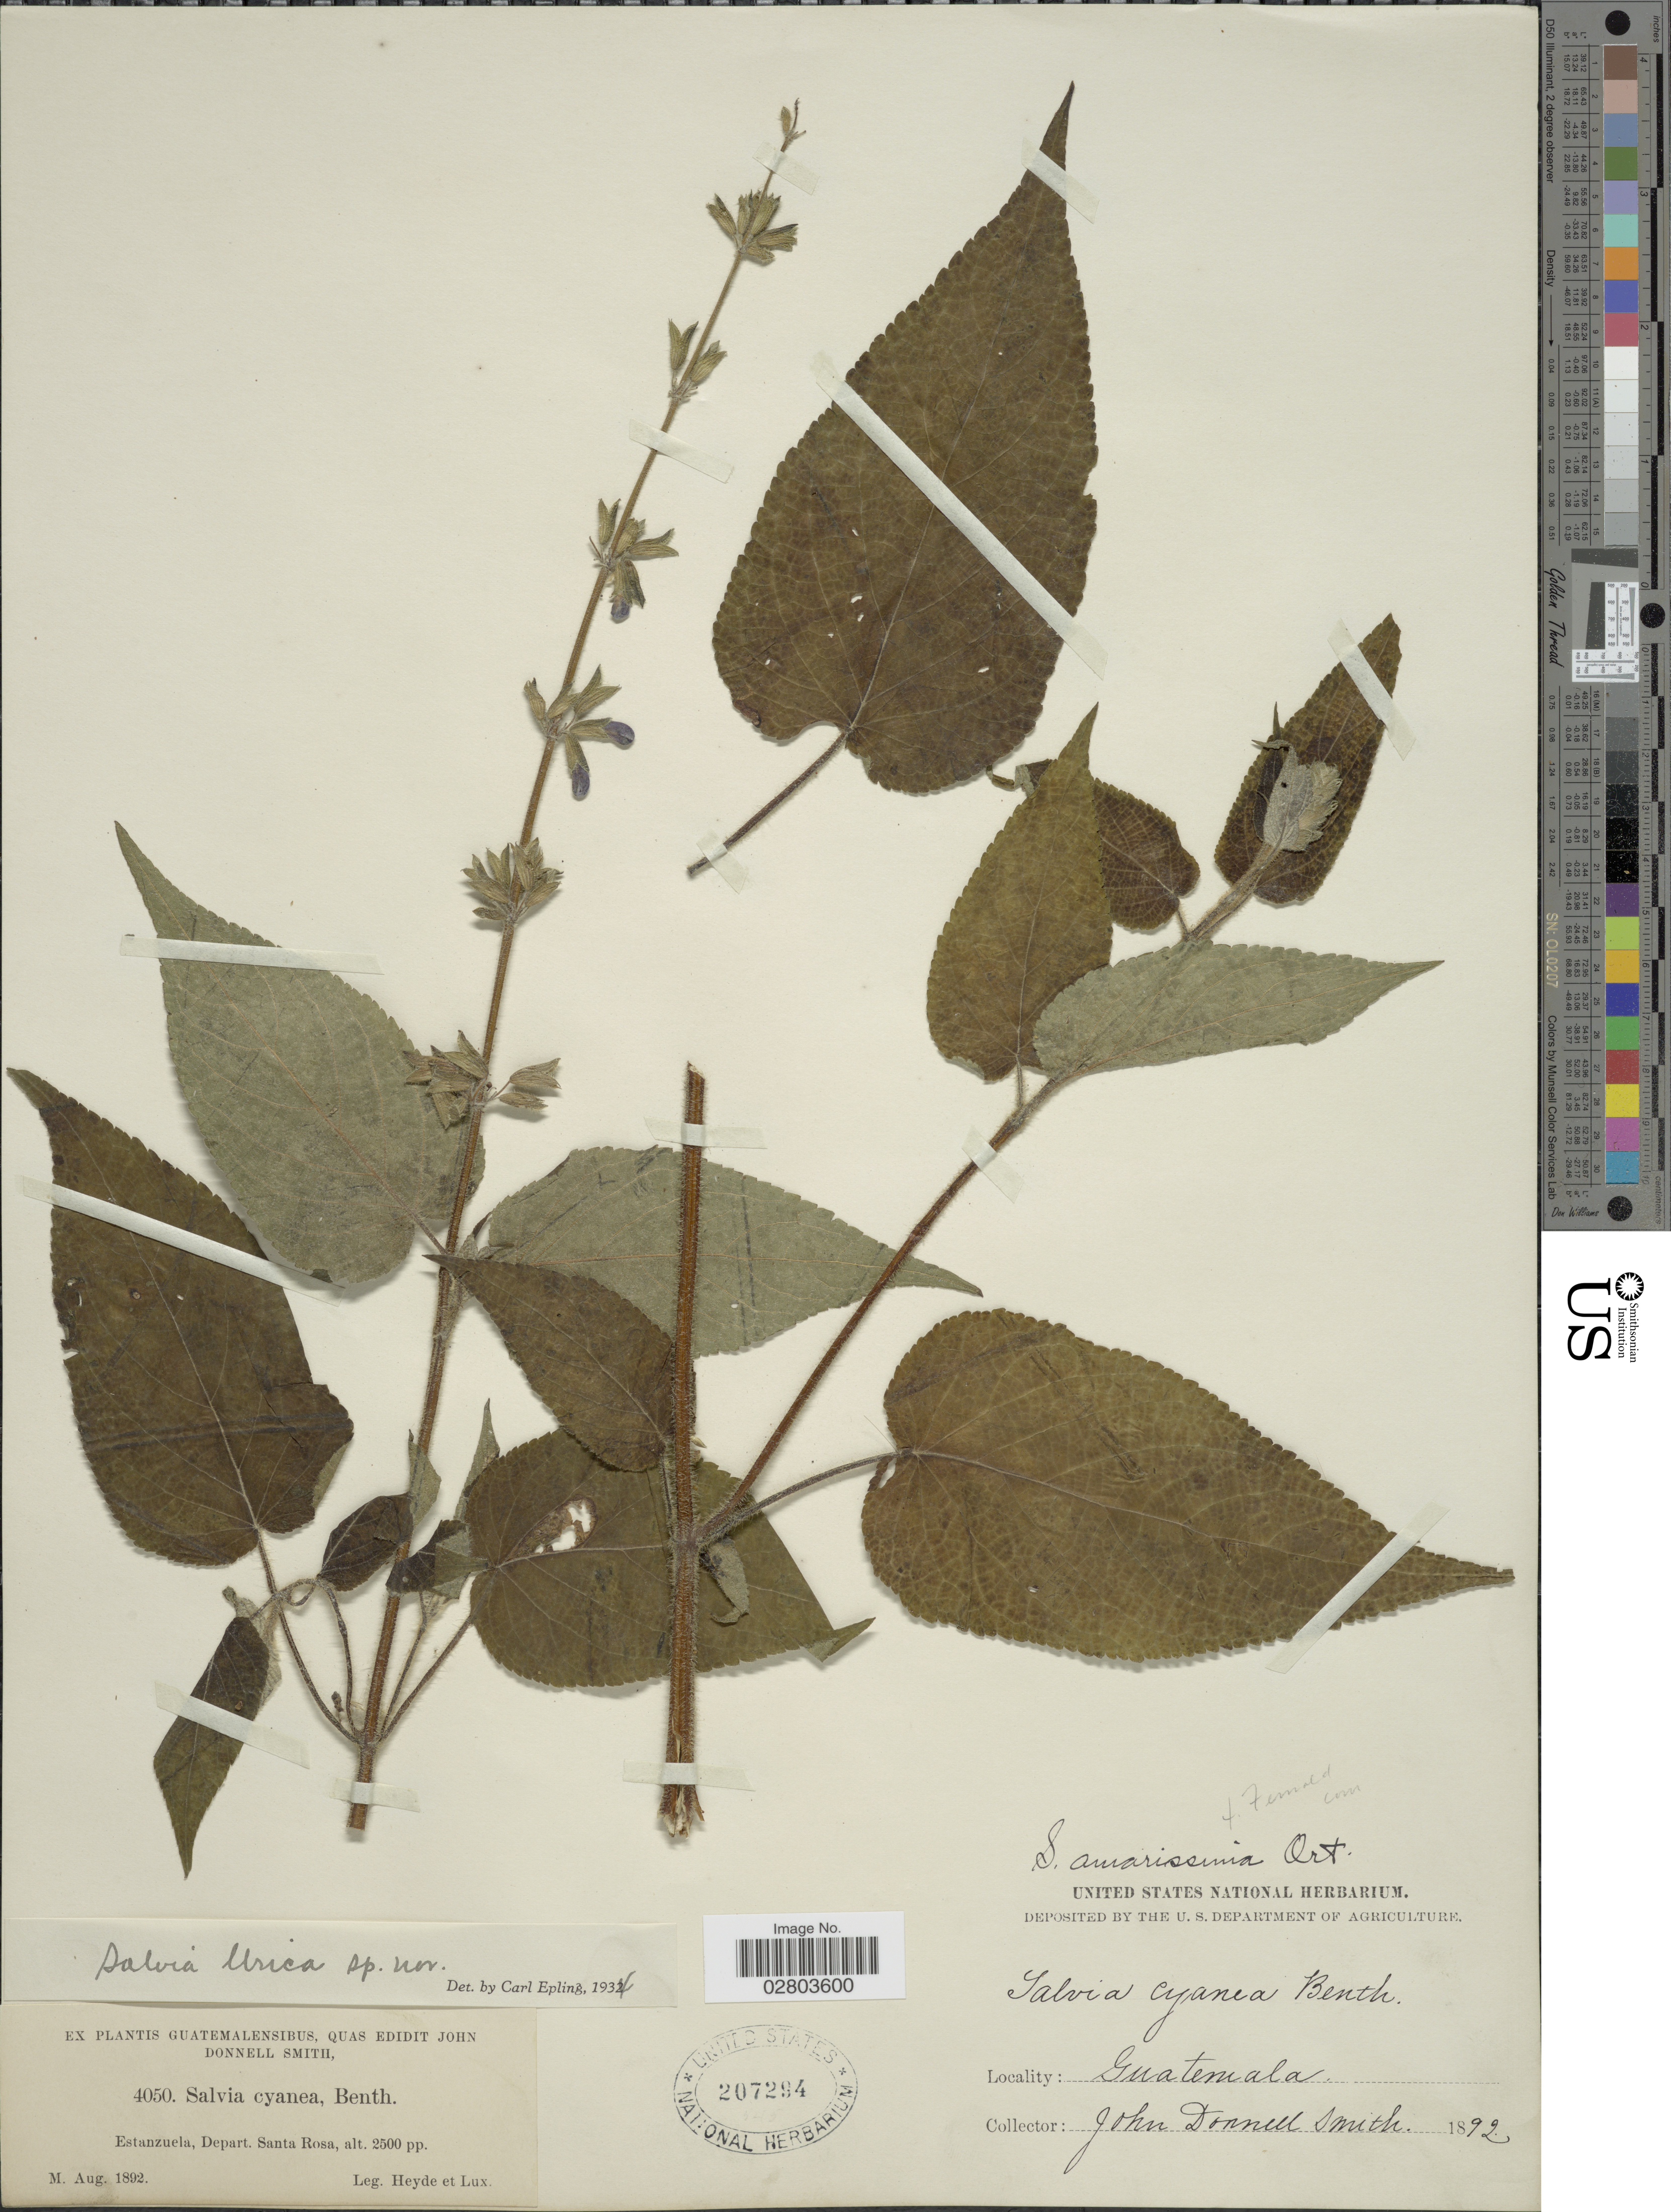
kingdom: Plantae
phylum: Tracheophyta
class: Magnoliopsida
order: Lamiales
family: Lamiaceae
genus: Salvia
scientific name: Salvia urica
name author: Epling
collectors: Heyde, Lux & J. Donnell Smith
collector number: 4050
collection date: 1892-08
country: Guatemala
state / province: Santa Rosa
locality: Estanzuela, Depart. Santa Rosa.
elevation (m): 762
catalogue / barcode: US 207294